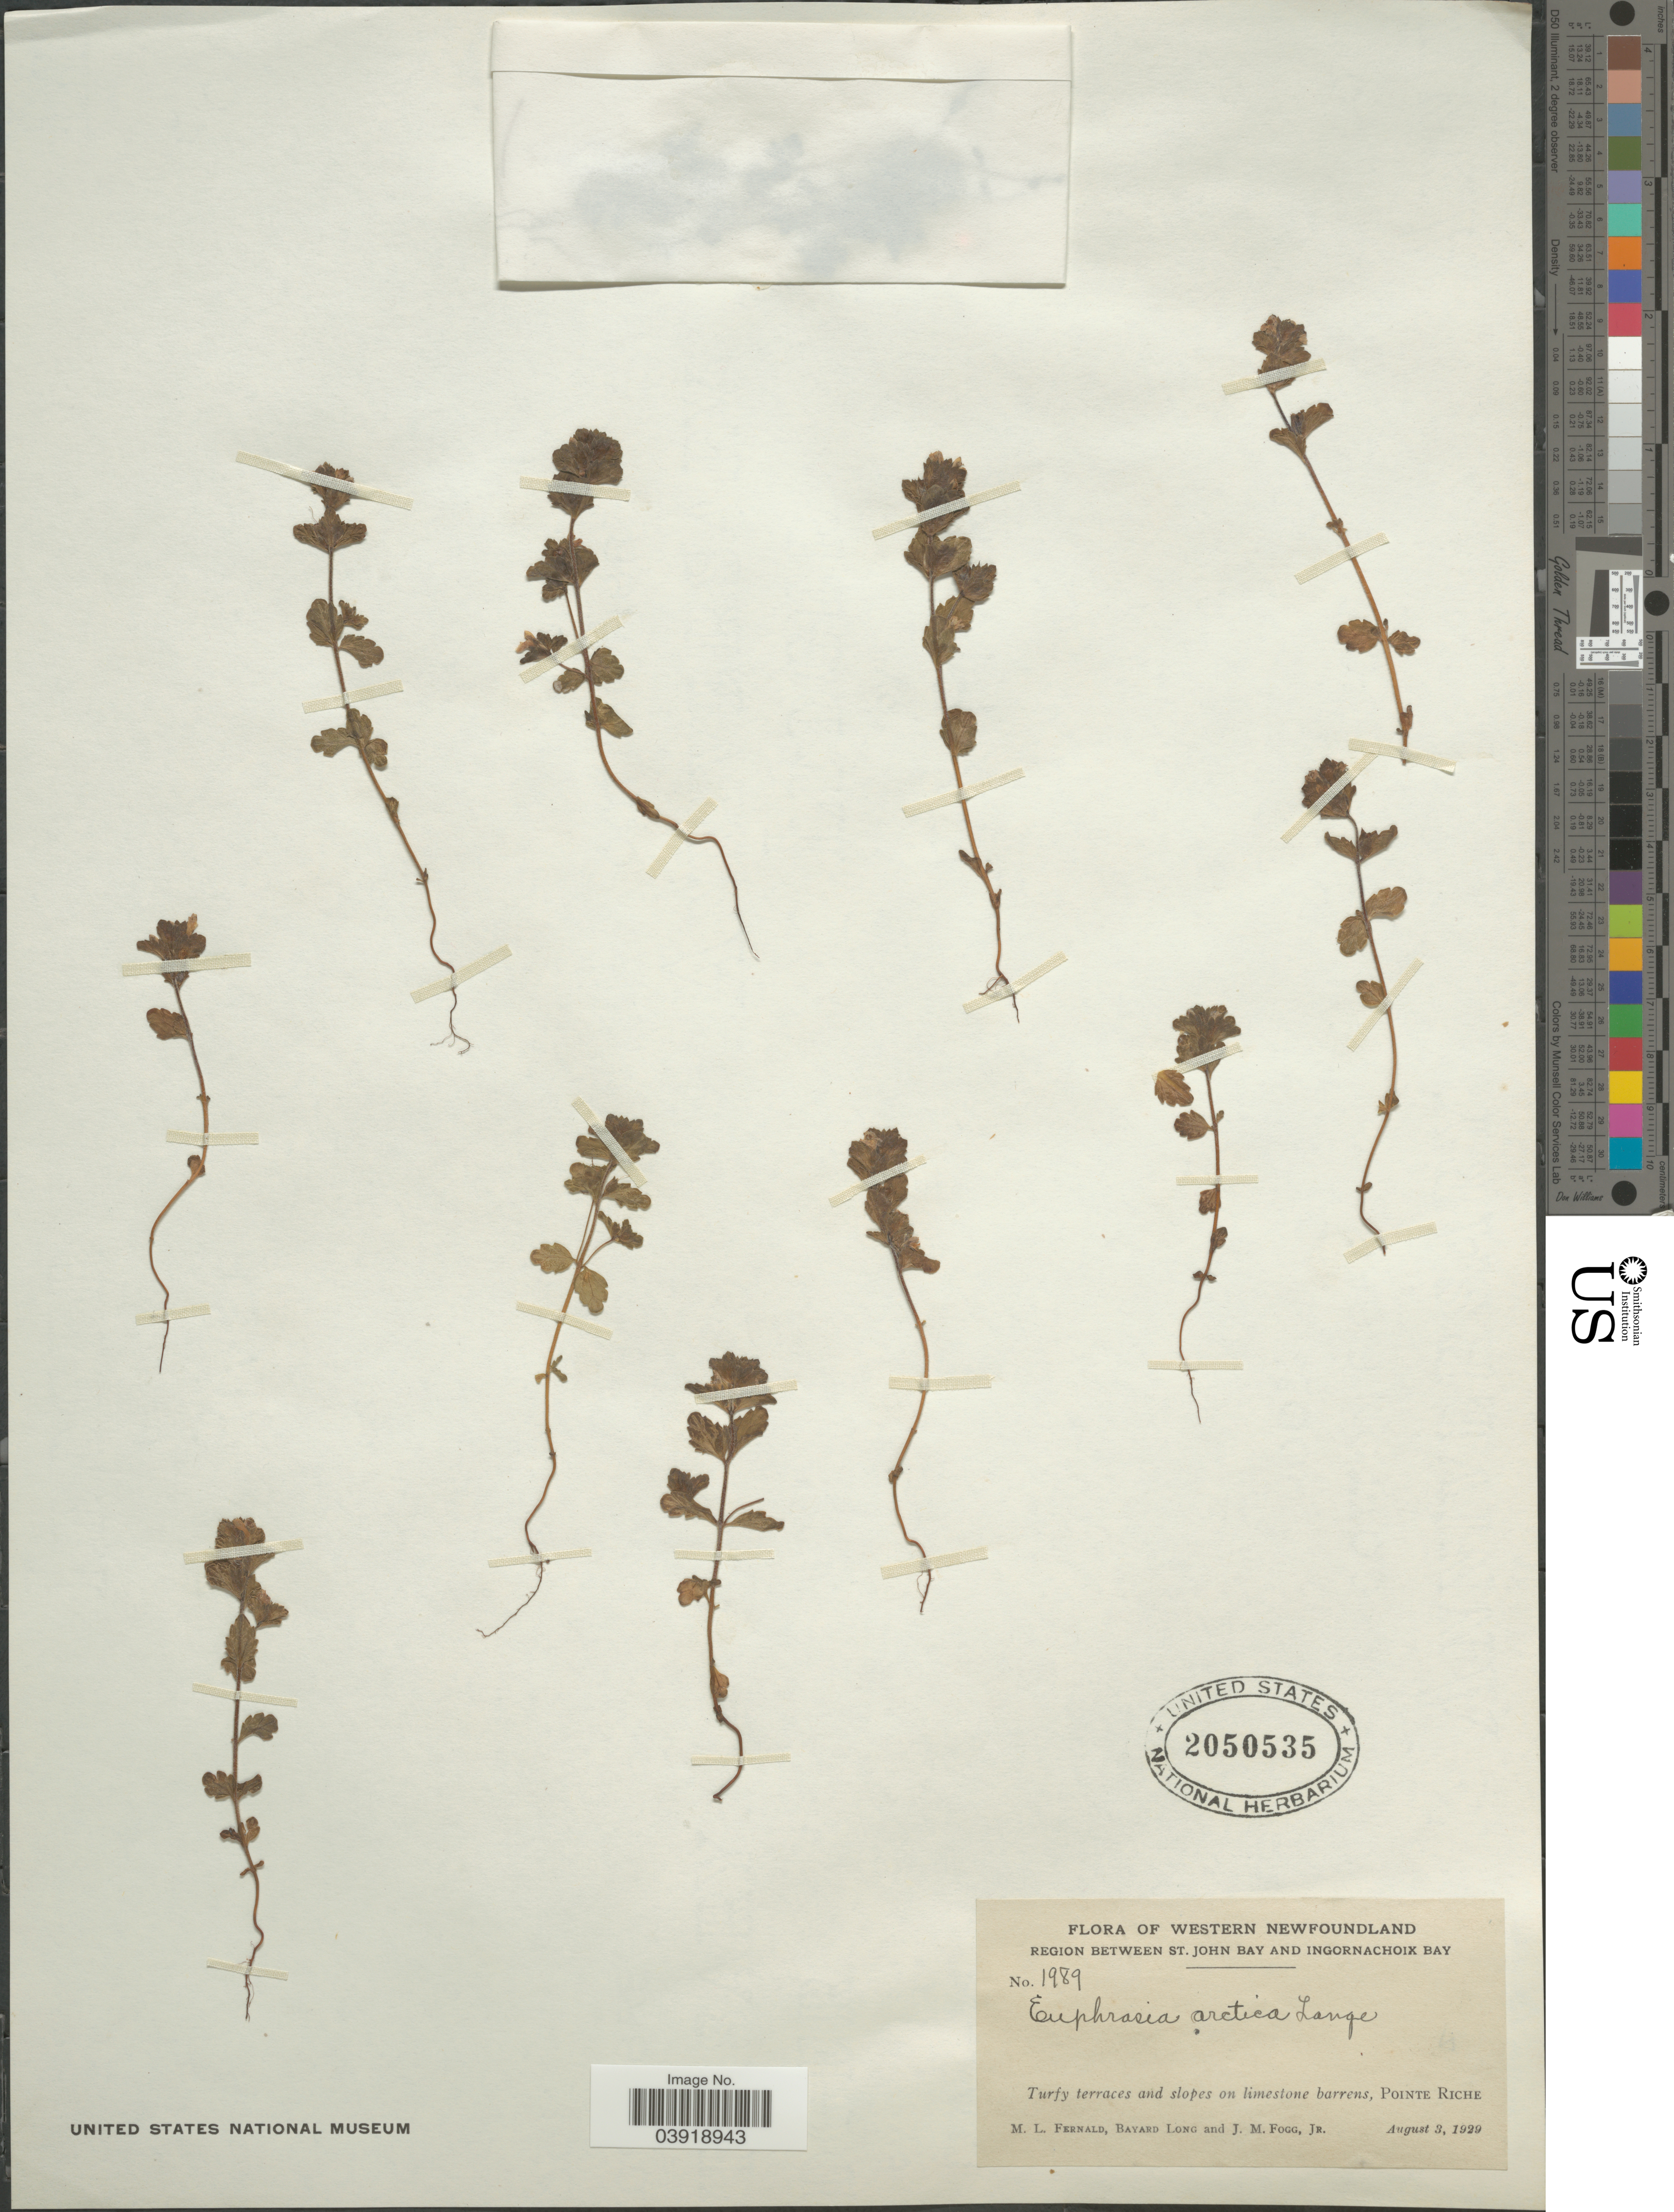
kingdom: Plantae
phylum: Tracheophyta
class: Magnoliopsida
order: Lamiales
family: Orobanchaceae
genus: Euphrasia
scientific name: Euphrasia arctica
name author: Lange ex Rostrup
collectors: M. L. Fernald, B. Long & J. Fogg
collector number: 1989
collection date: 1929-08-03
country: Canada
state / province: Newfoundland and Labrador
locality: Western Newfoundland. Region between St. John Bay and Ingornachoix Bay. Pointe Riche.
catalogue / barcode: US 2050535